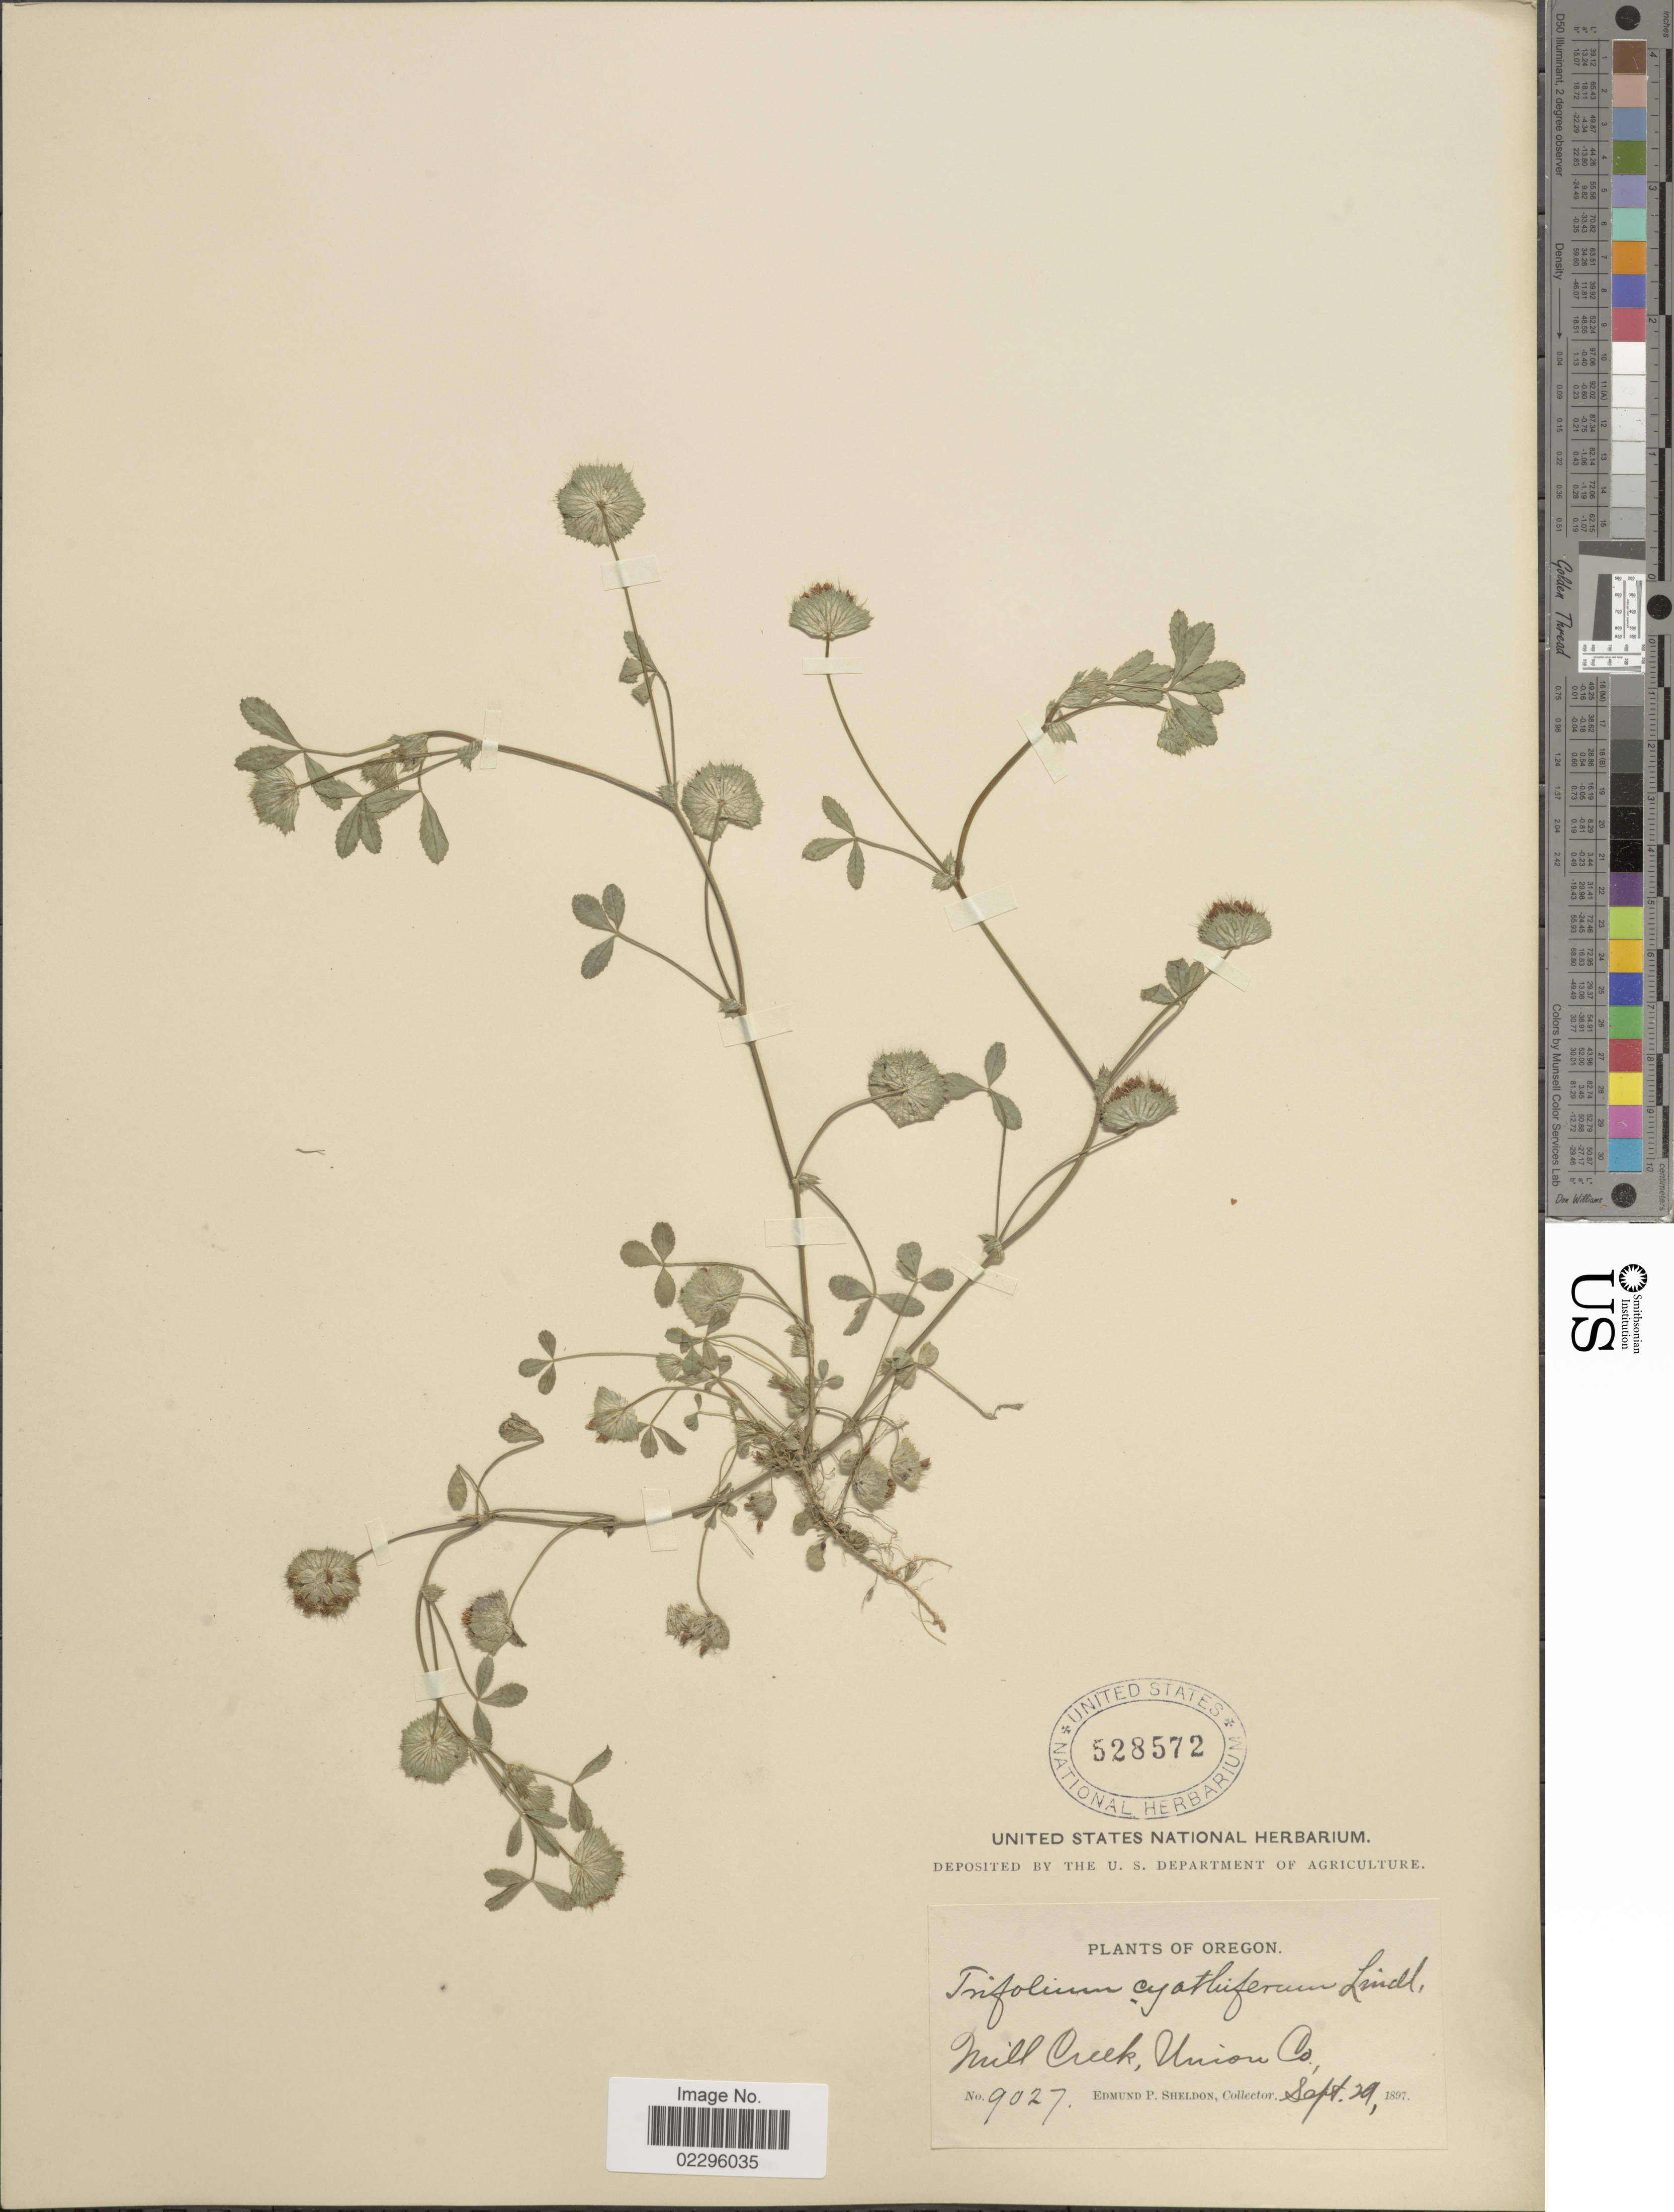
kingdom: Plantae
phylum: Tracheophyta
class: Magnoliopsida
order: Fabales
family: Fabaceae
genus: Trifolium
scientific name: Trifolium cyathiferum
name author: Lindl.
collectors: E. P. Sheldon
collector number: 9027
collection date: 1897-09-29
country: United States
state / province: Oregon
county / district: Union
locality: Mill Creek, Union Co.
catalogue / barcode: US 528572